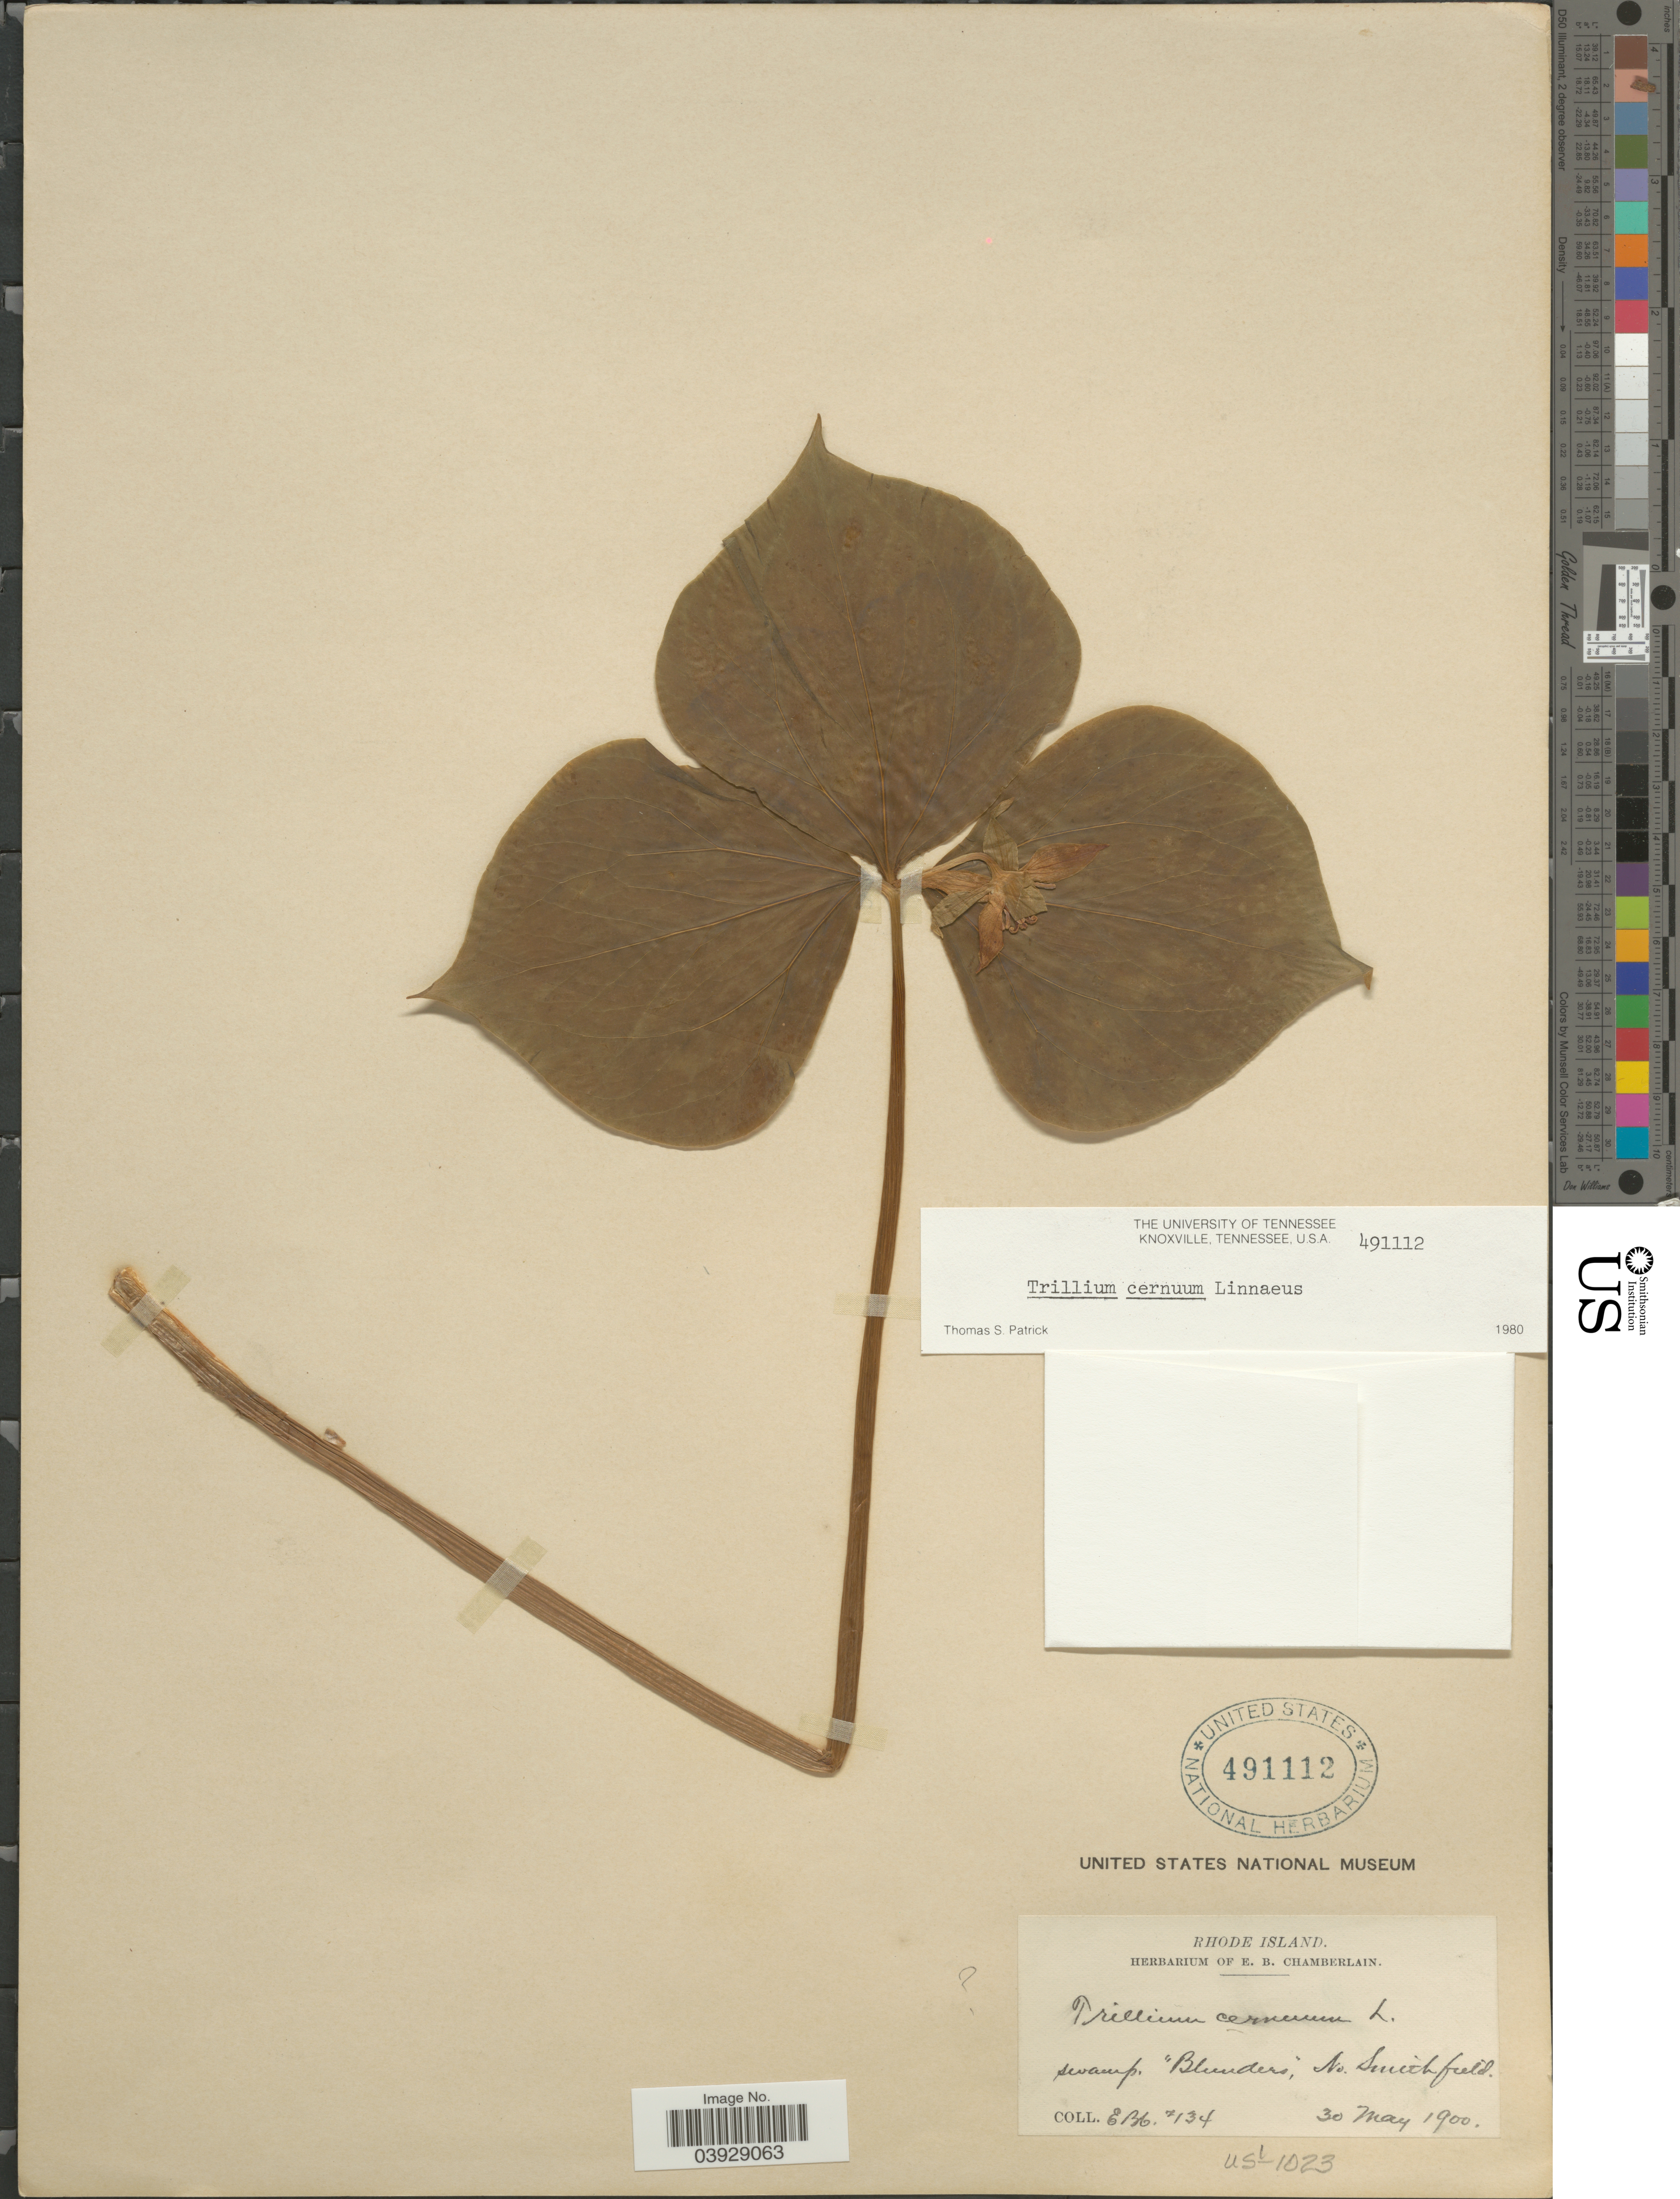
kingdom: Plantae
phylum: Tracheophyta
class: Liliopsida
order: Liliales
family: Melanthiaceae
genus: Trillium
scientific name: Trillium cernuum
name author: L.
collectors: E. Chamberlain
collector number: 134*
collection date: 1900-05-30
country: United States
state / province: Rhode Island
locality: Swamp, "Blunders", No. Smithfield.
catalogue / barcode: US 491112